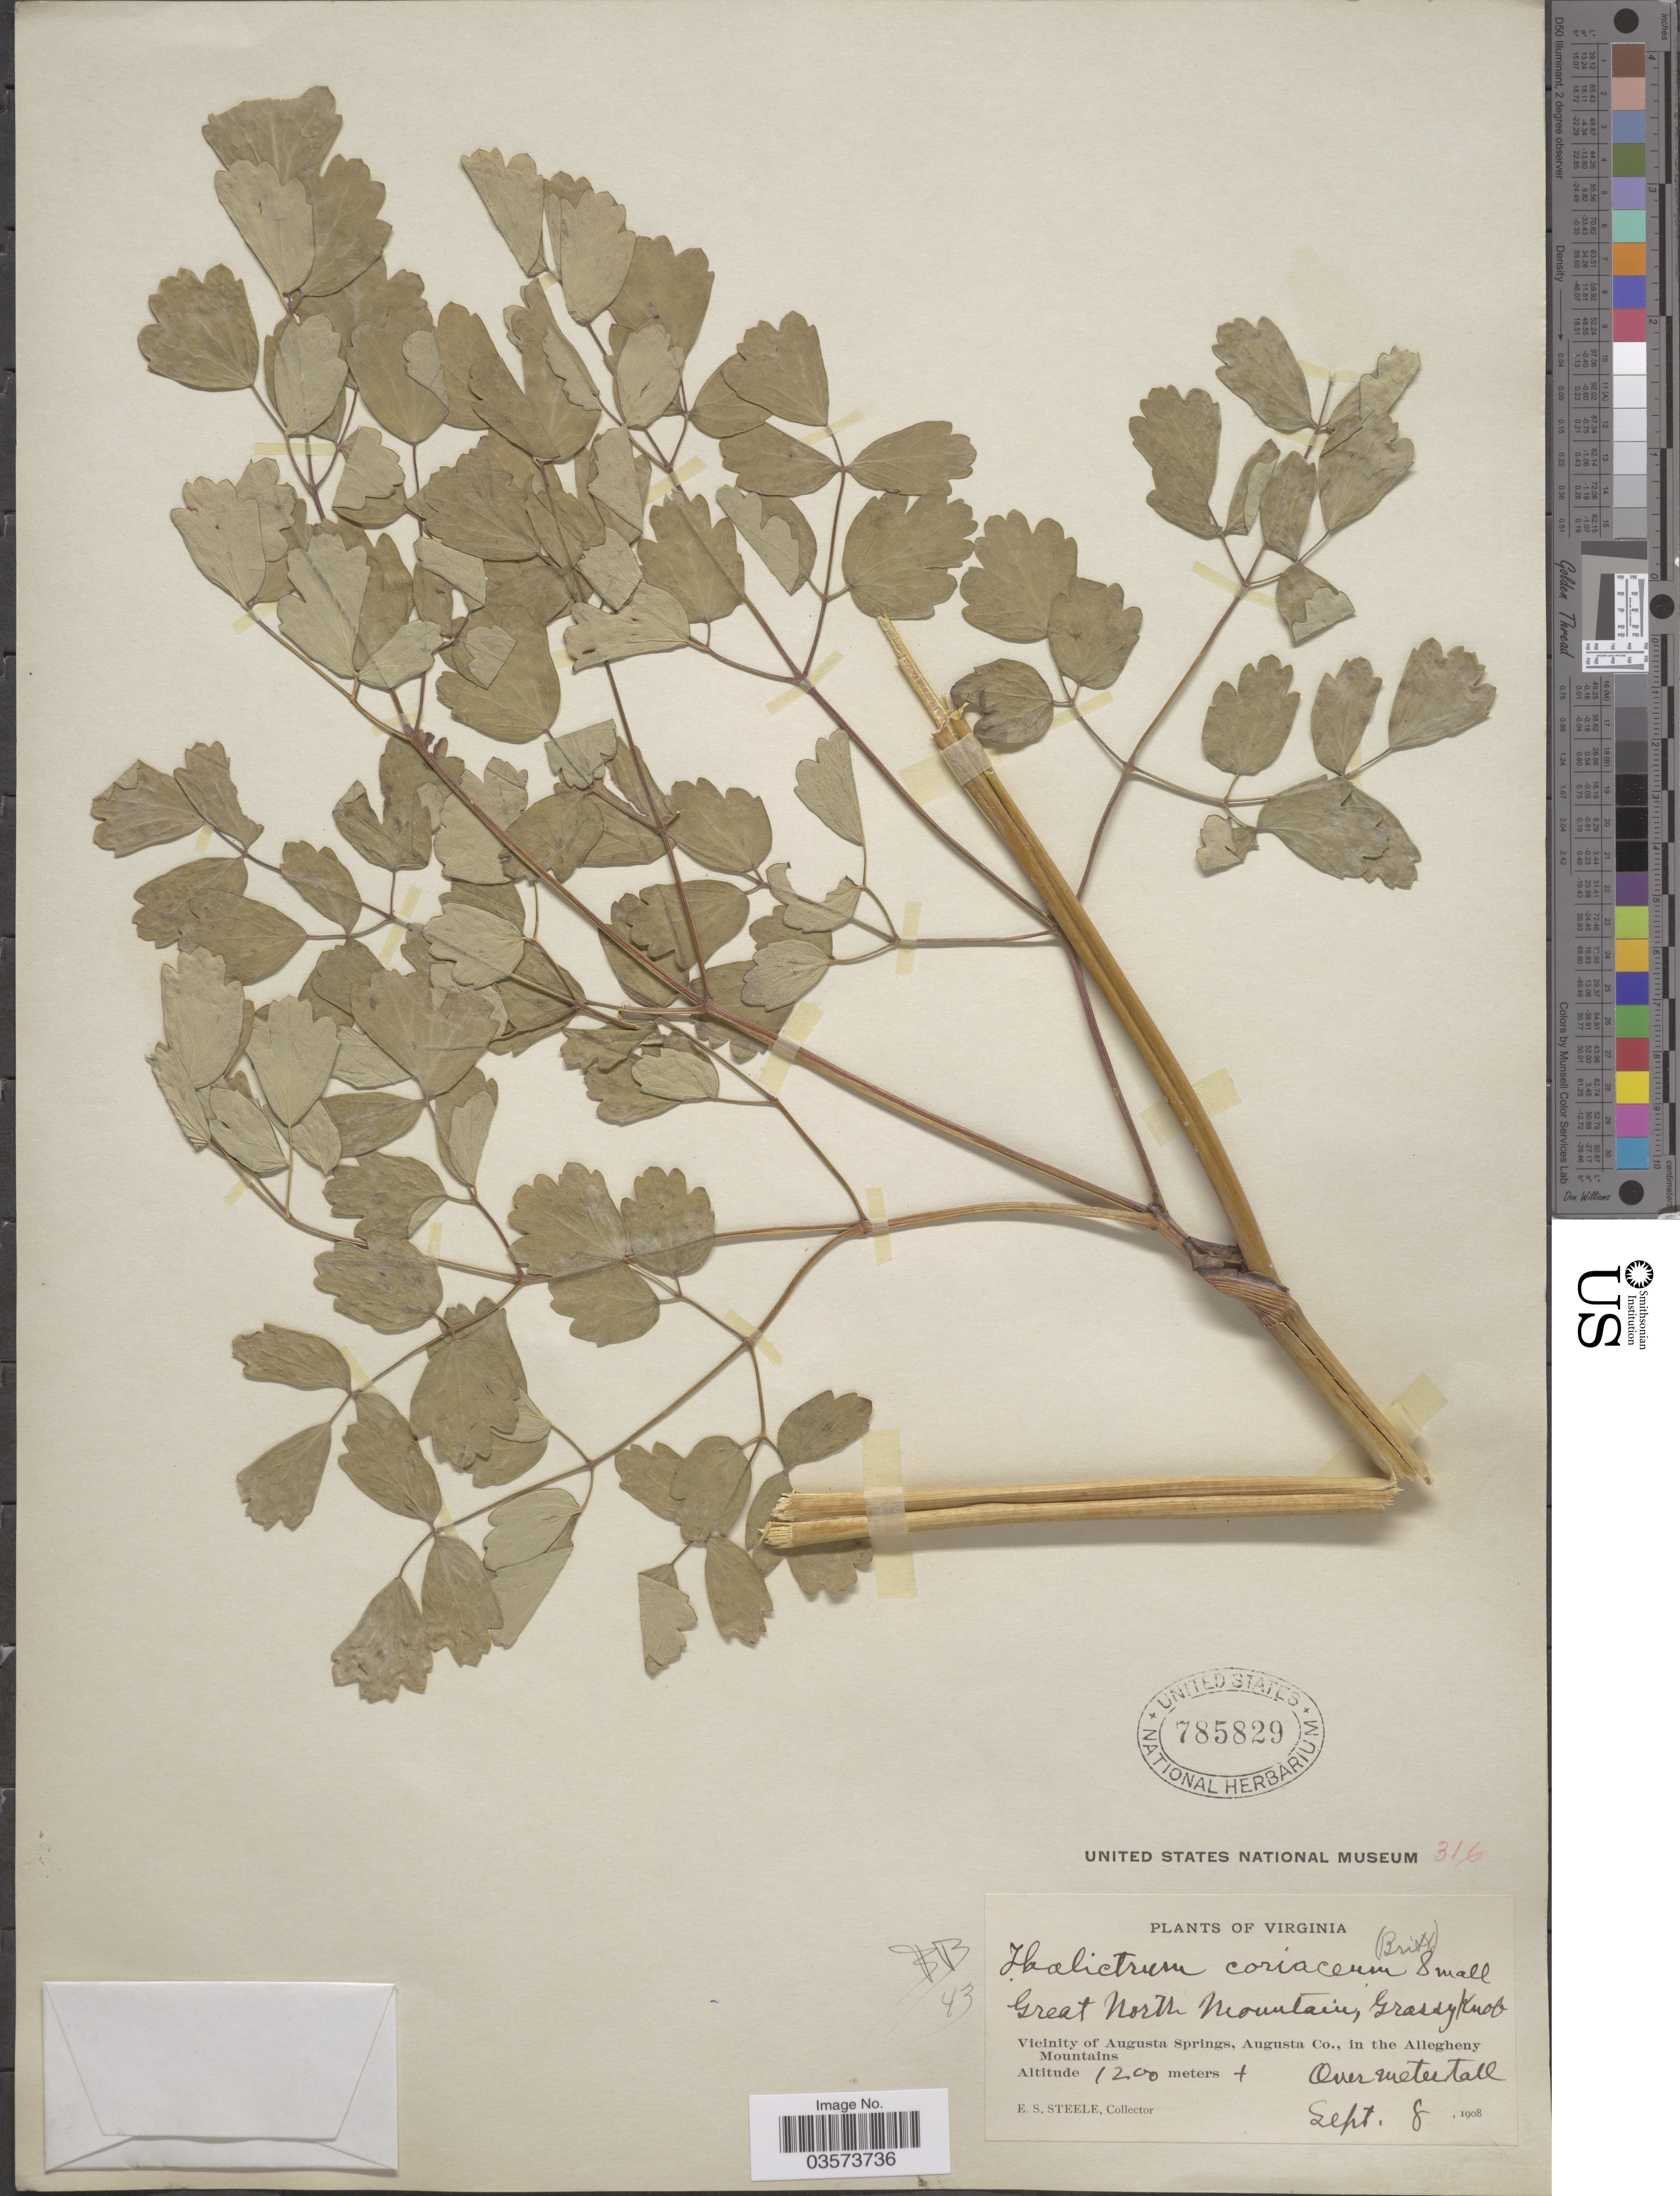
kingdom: Plantae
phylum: Tracheophyta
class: Magnoliopsida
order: Ranunculales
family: Ranunculaceae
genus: Thalictrum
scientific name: Thalictrum coriaceum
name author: (Britton) Small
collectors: E. Steele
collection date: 1908-09-08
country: United States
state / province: Virginia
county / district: Augusta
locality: Great North Mountain. Grassy Knob. Vicinity of Augusta Springs, Augusta Co., in the Allegheny Mountains.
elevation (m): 1200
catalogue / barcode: US 785829